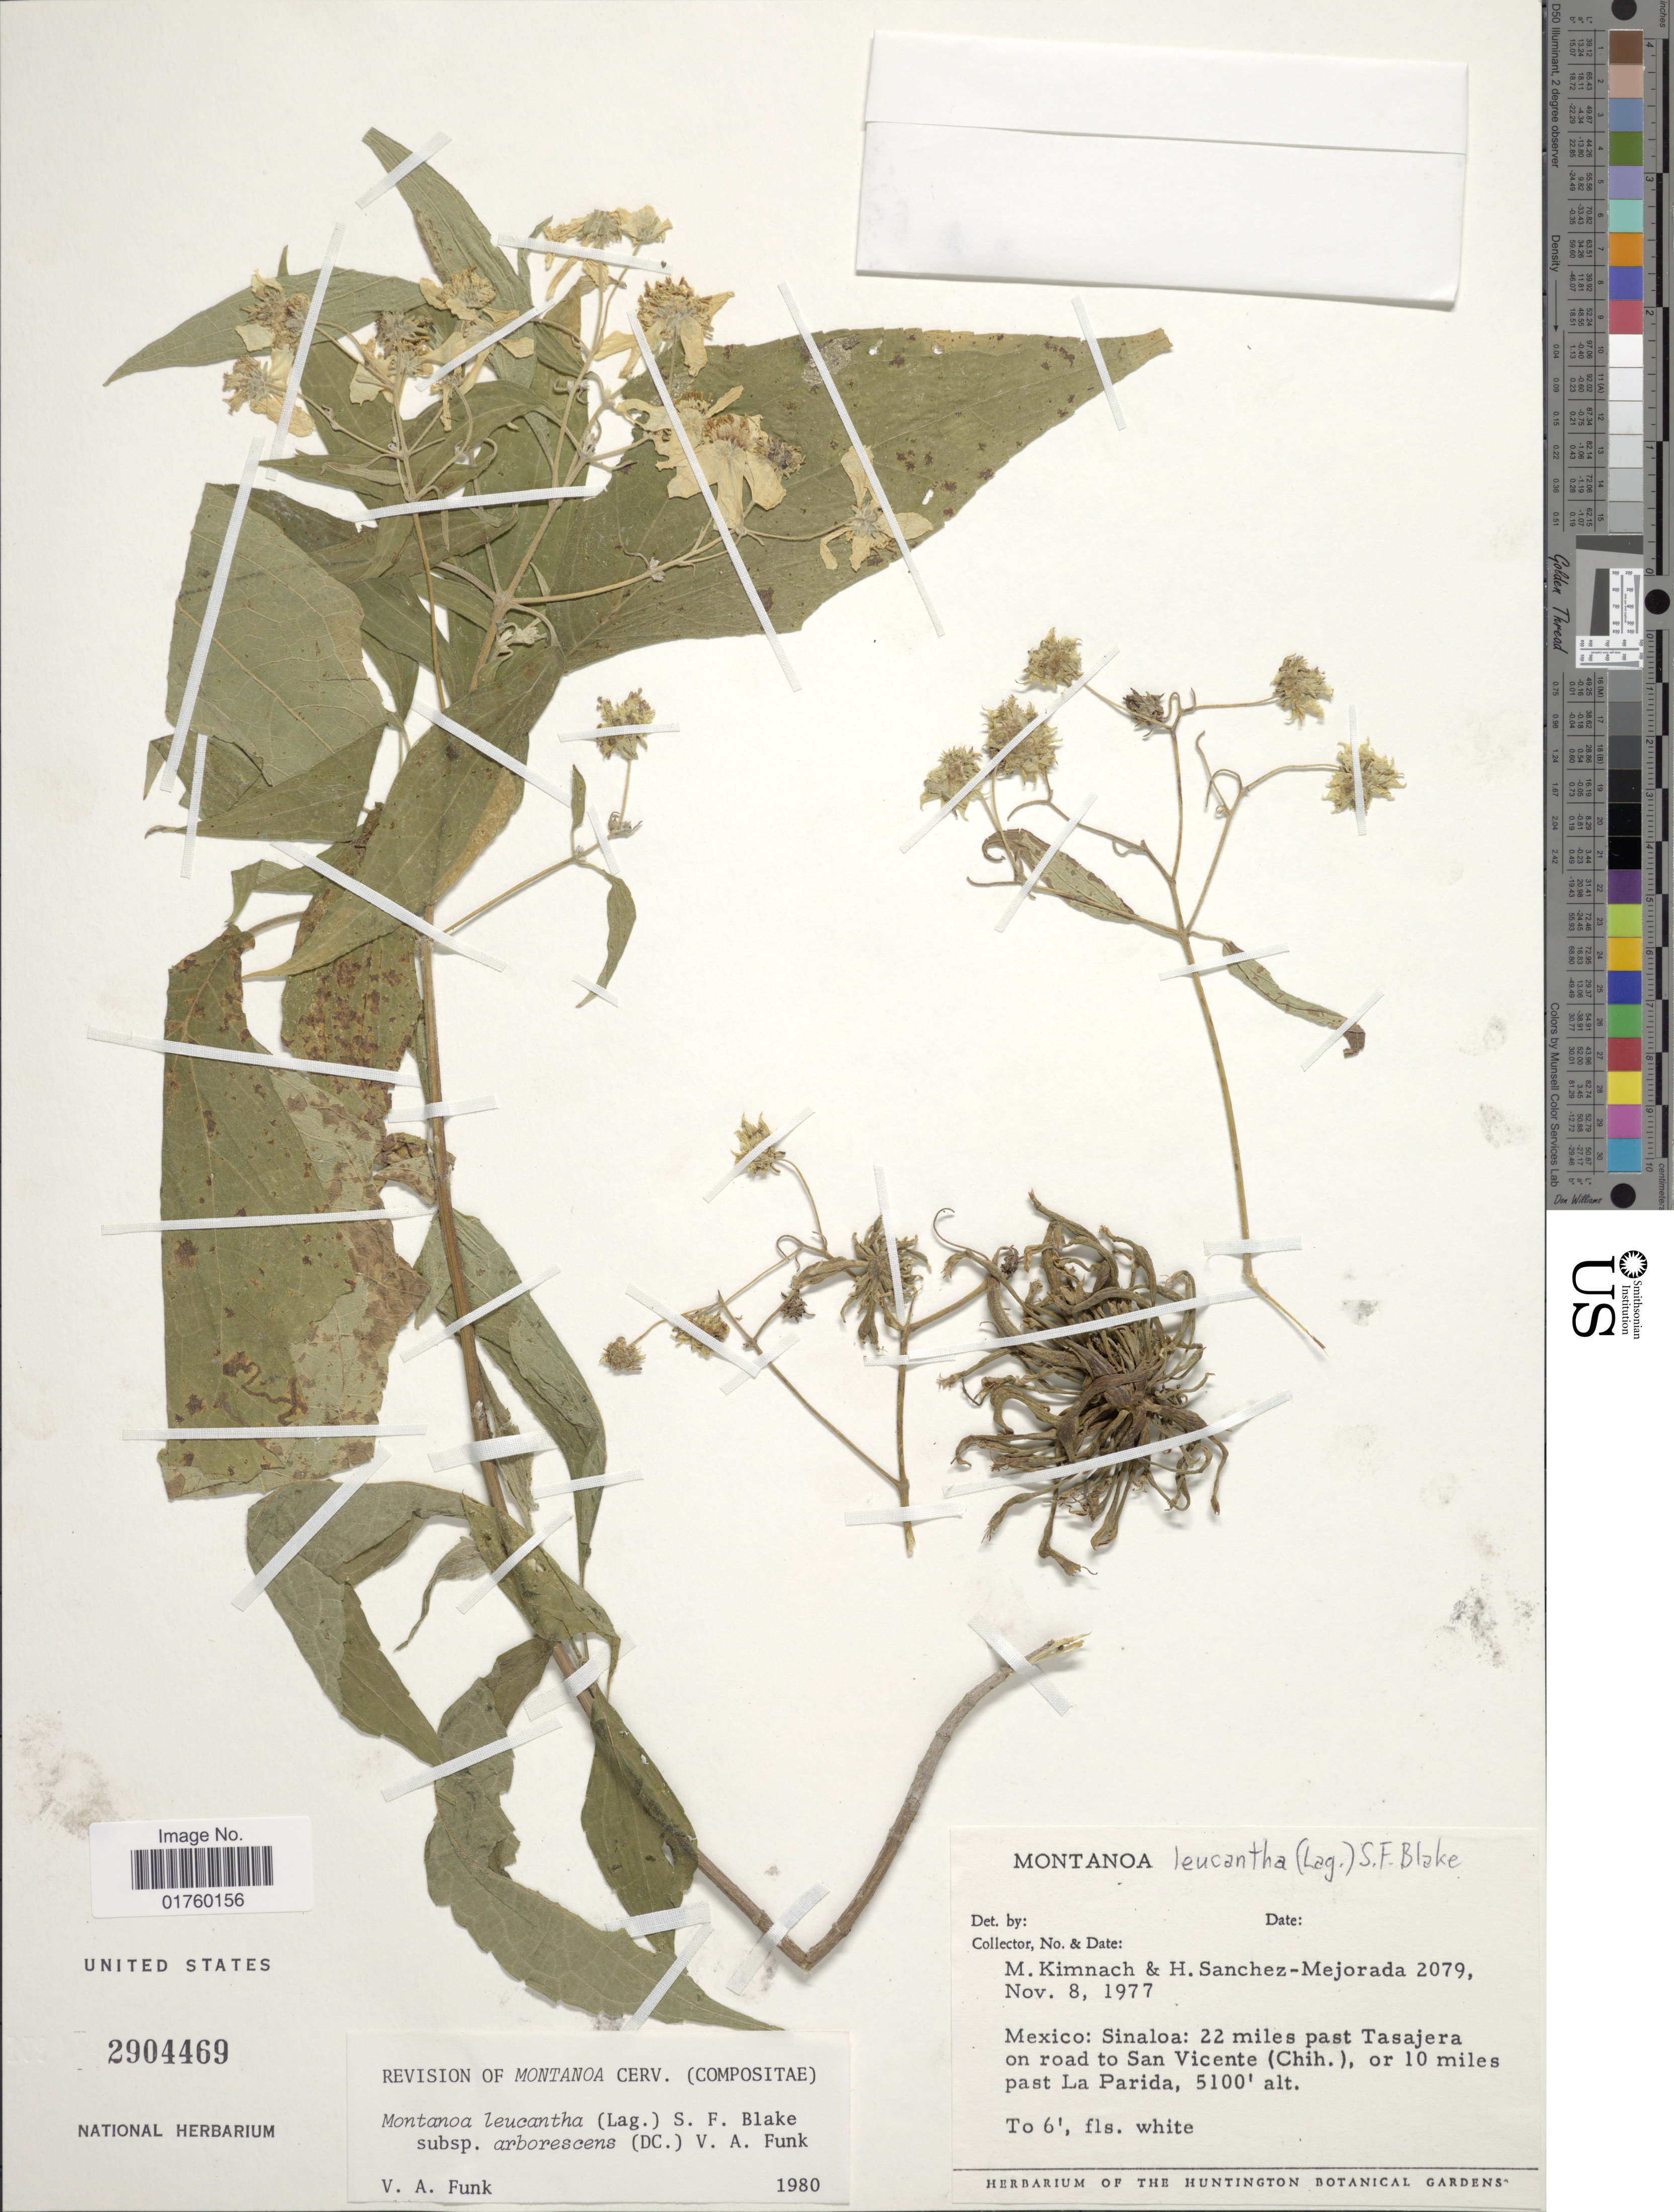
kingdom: Plantae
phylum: Tracheophyta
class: Magnoliopsida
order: Asterales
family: Asteraceae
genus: Montanoa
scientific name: Montanoa leucantha subsp. arborescens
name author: (DC.) V.A. Funk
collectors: M. W. Kimnach & H. Sánchez-Mejorada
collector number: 2079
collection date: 1977-11-08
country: Mexico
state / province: Sinaloa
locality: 22 miles past Tasajera on road to San Vicente (Chih.), or 10 miles past La Parida.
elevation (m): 1554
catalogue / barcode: US 2904469